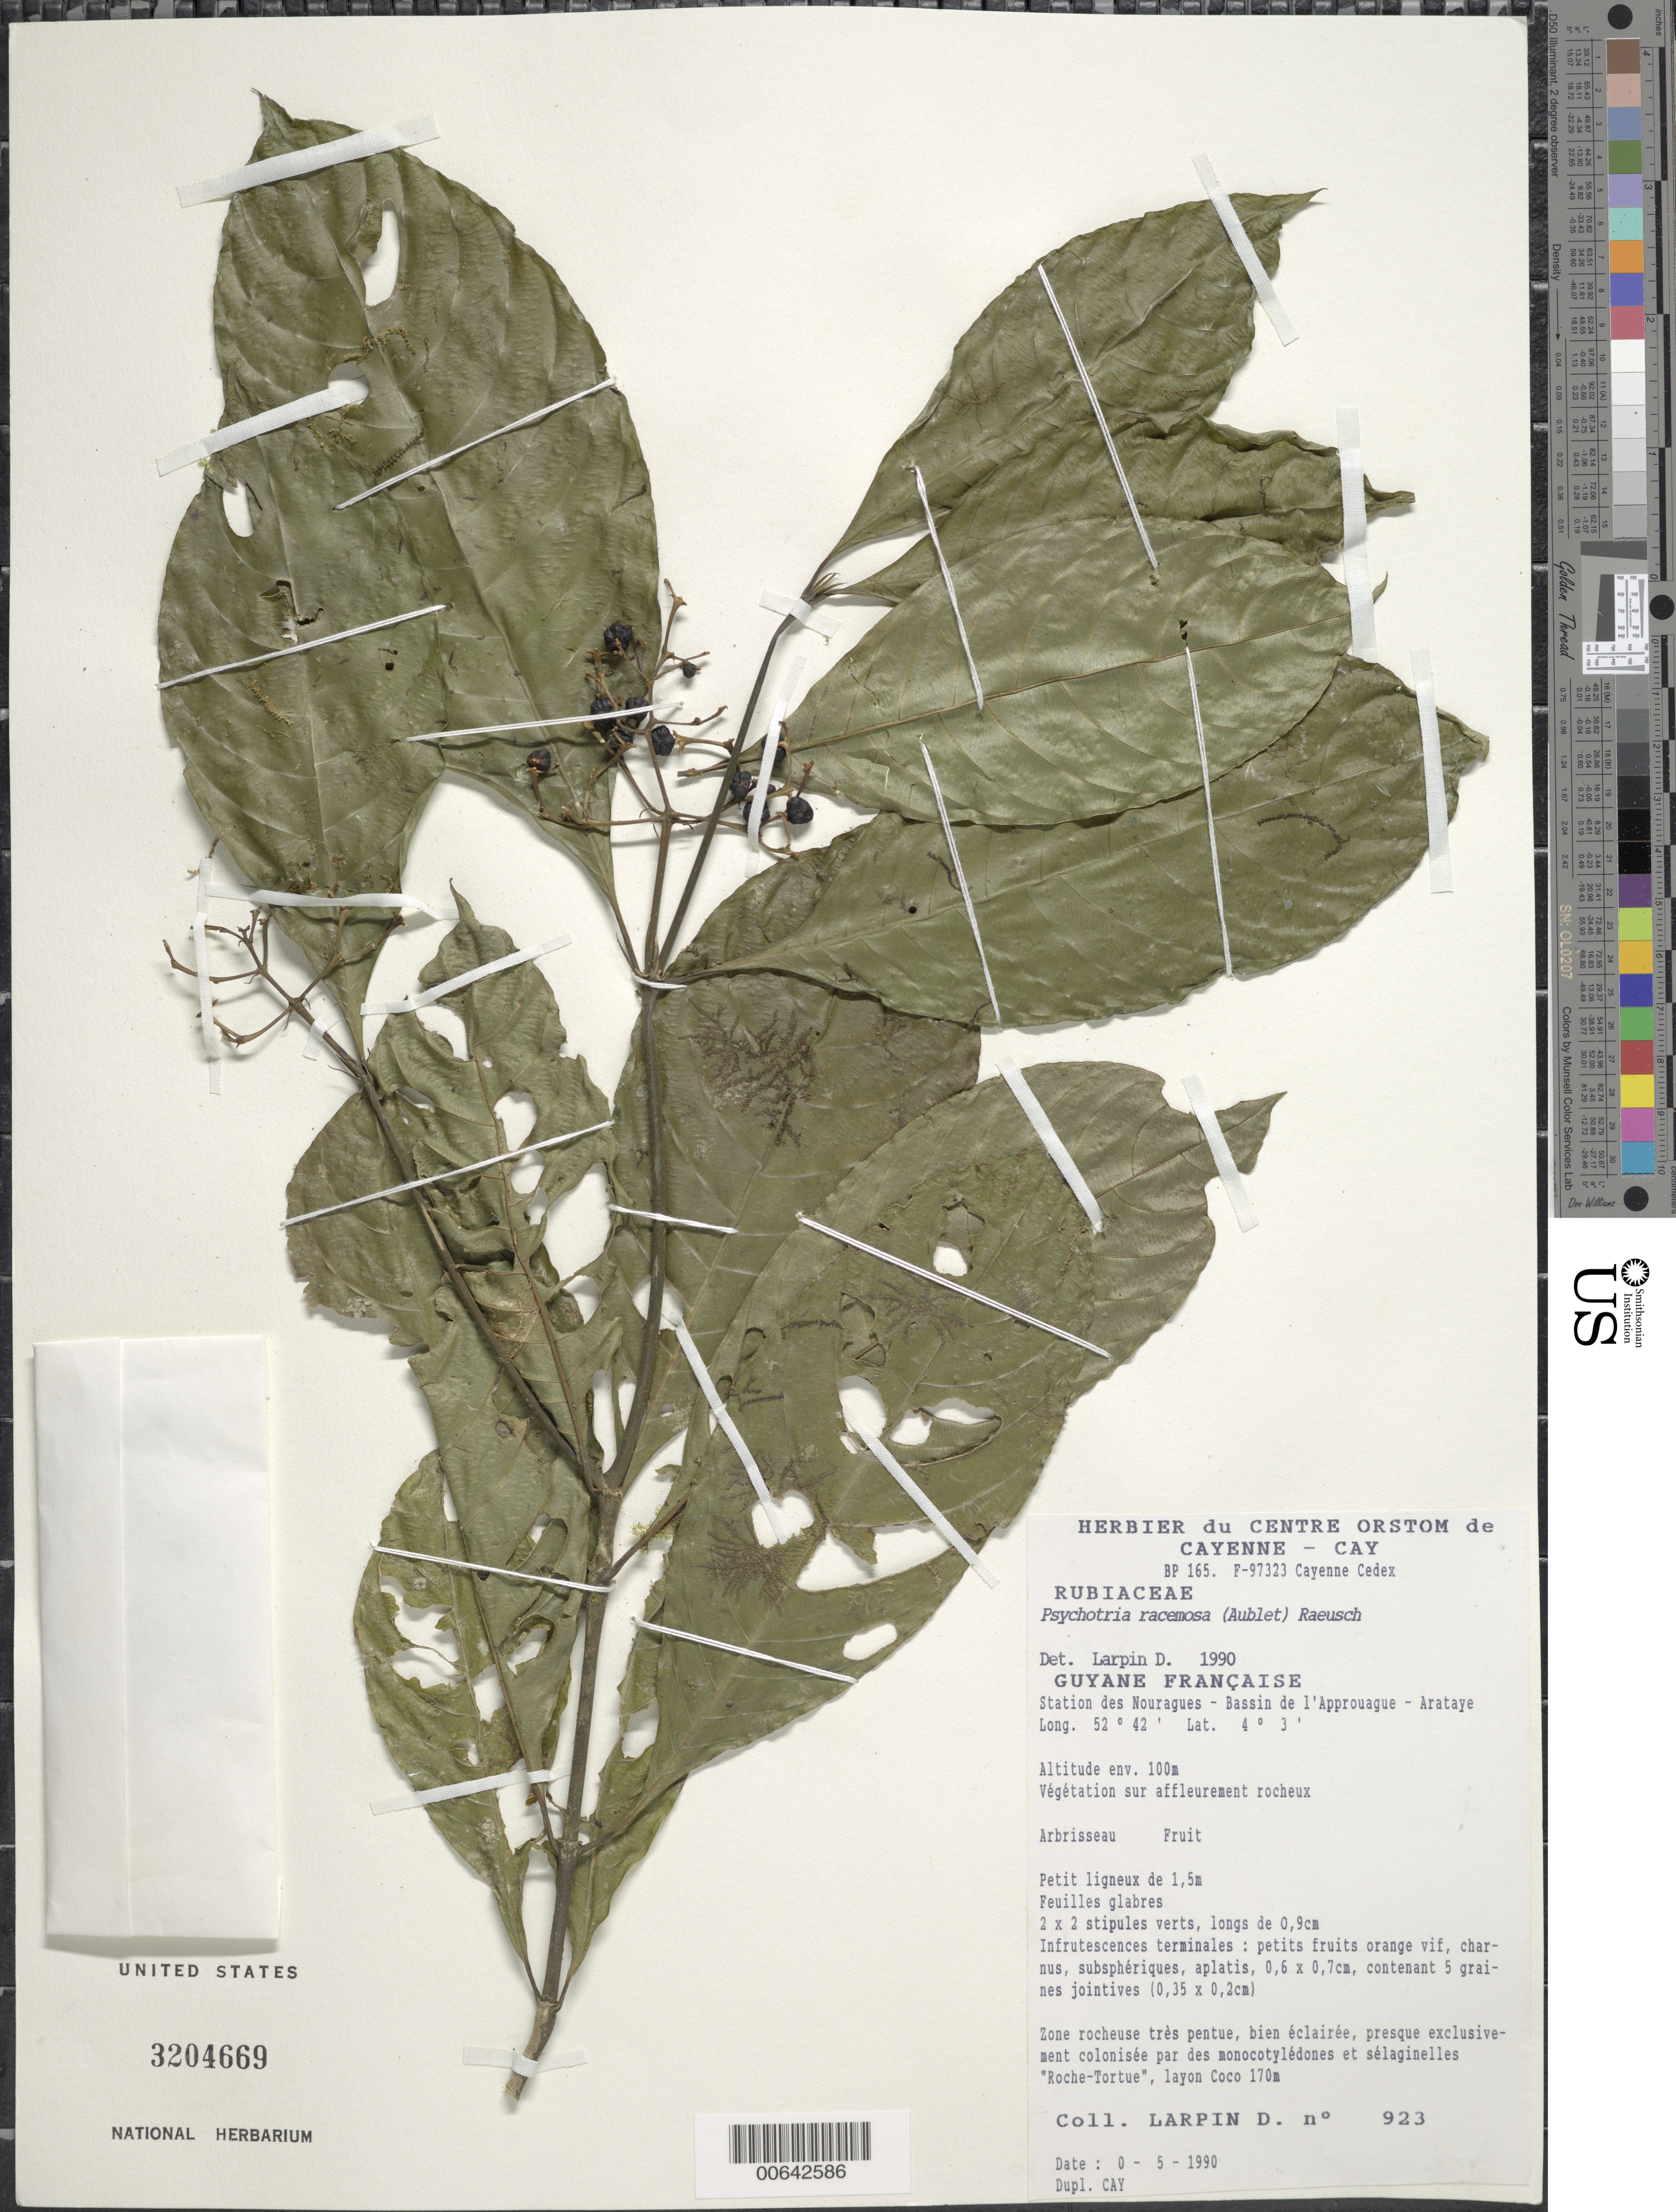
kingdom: Plantae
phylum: Tracheophyta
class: Magnoliopsida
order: Gentianales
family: Rubiaceae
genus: Palicourea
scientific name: Palicourea racemosa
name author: (Aubl.) Borhidi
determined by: Kirkbride, J. H., Jr.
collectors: D. Larpin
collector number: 923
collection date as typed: May-90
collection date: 1990-05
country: French Guiana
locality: Station des Nouragues, Bassin de l'Approuague, Arataye; "Roche-Tortue", layon Coco 170m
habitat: Vegetation sur affleurement rocheux. Zone rocheuse tres pentue, bien eclairee, presque exclusivement colonisee par des monocotyledones et selaginelles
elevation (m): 100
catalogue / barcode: US 3204669